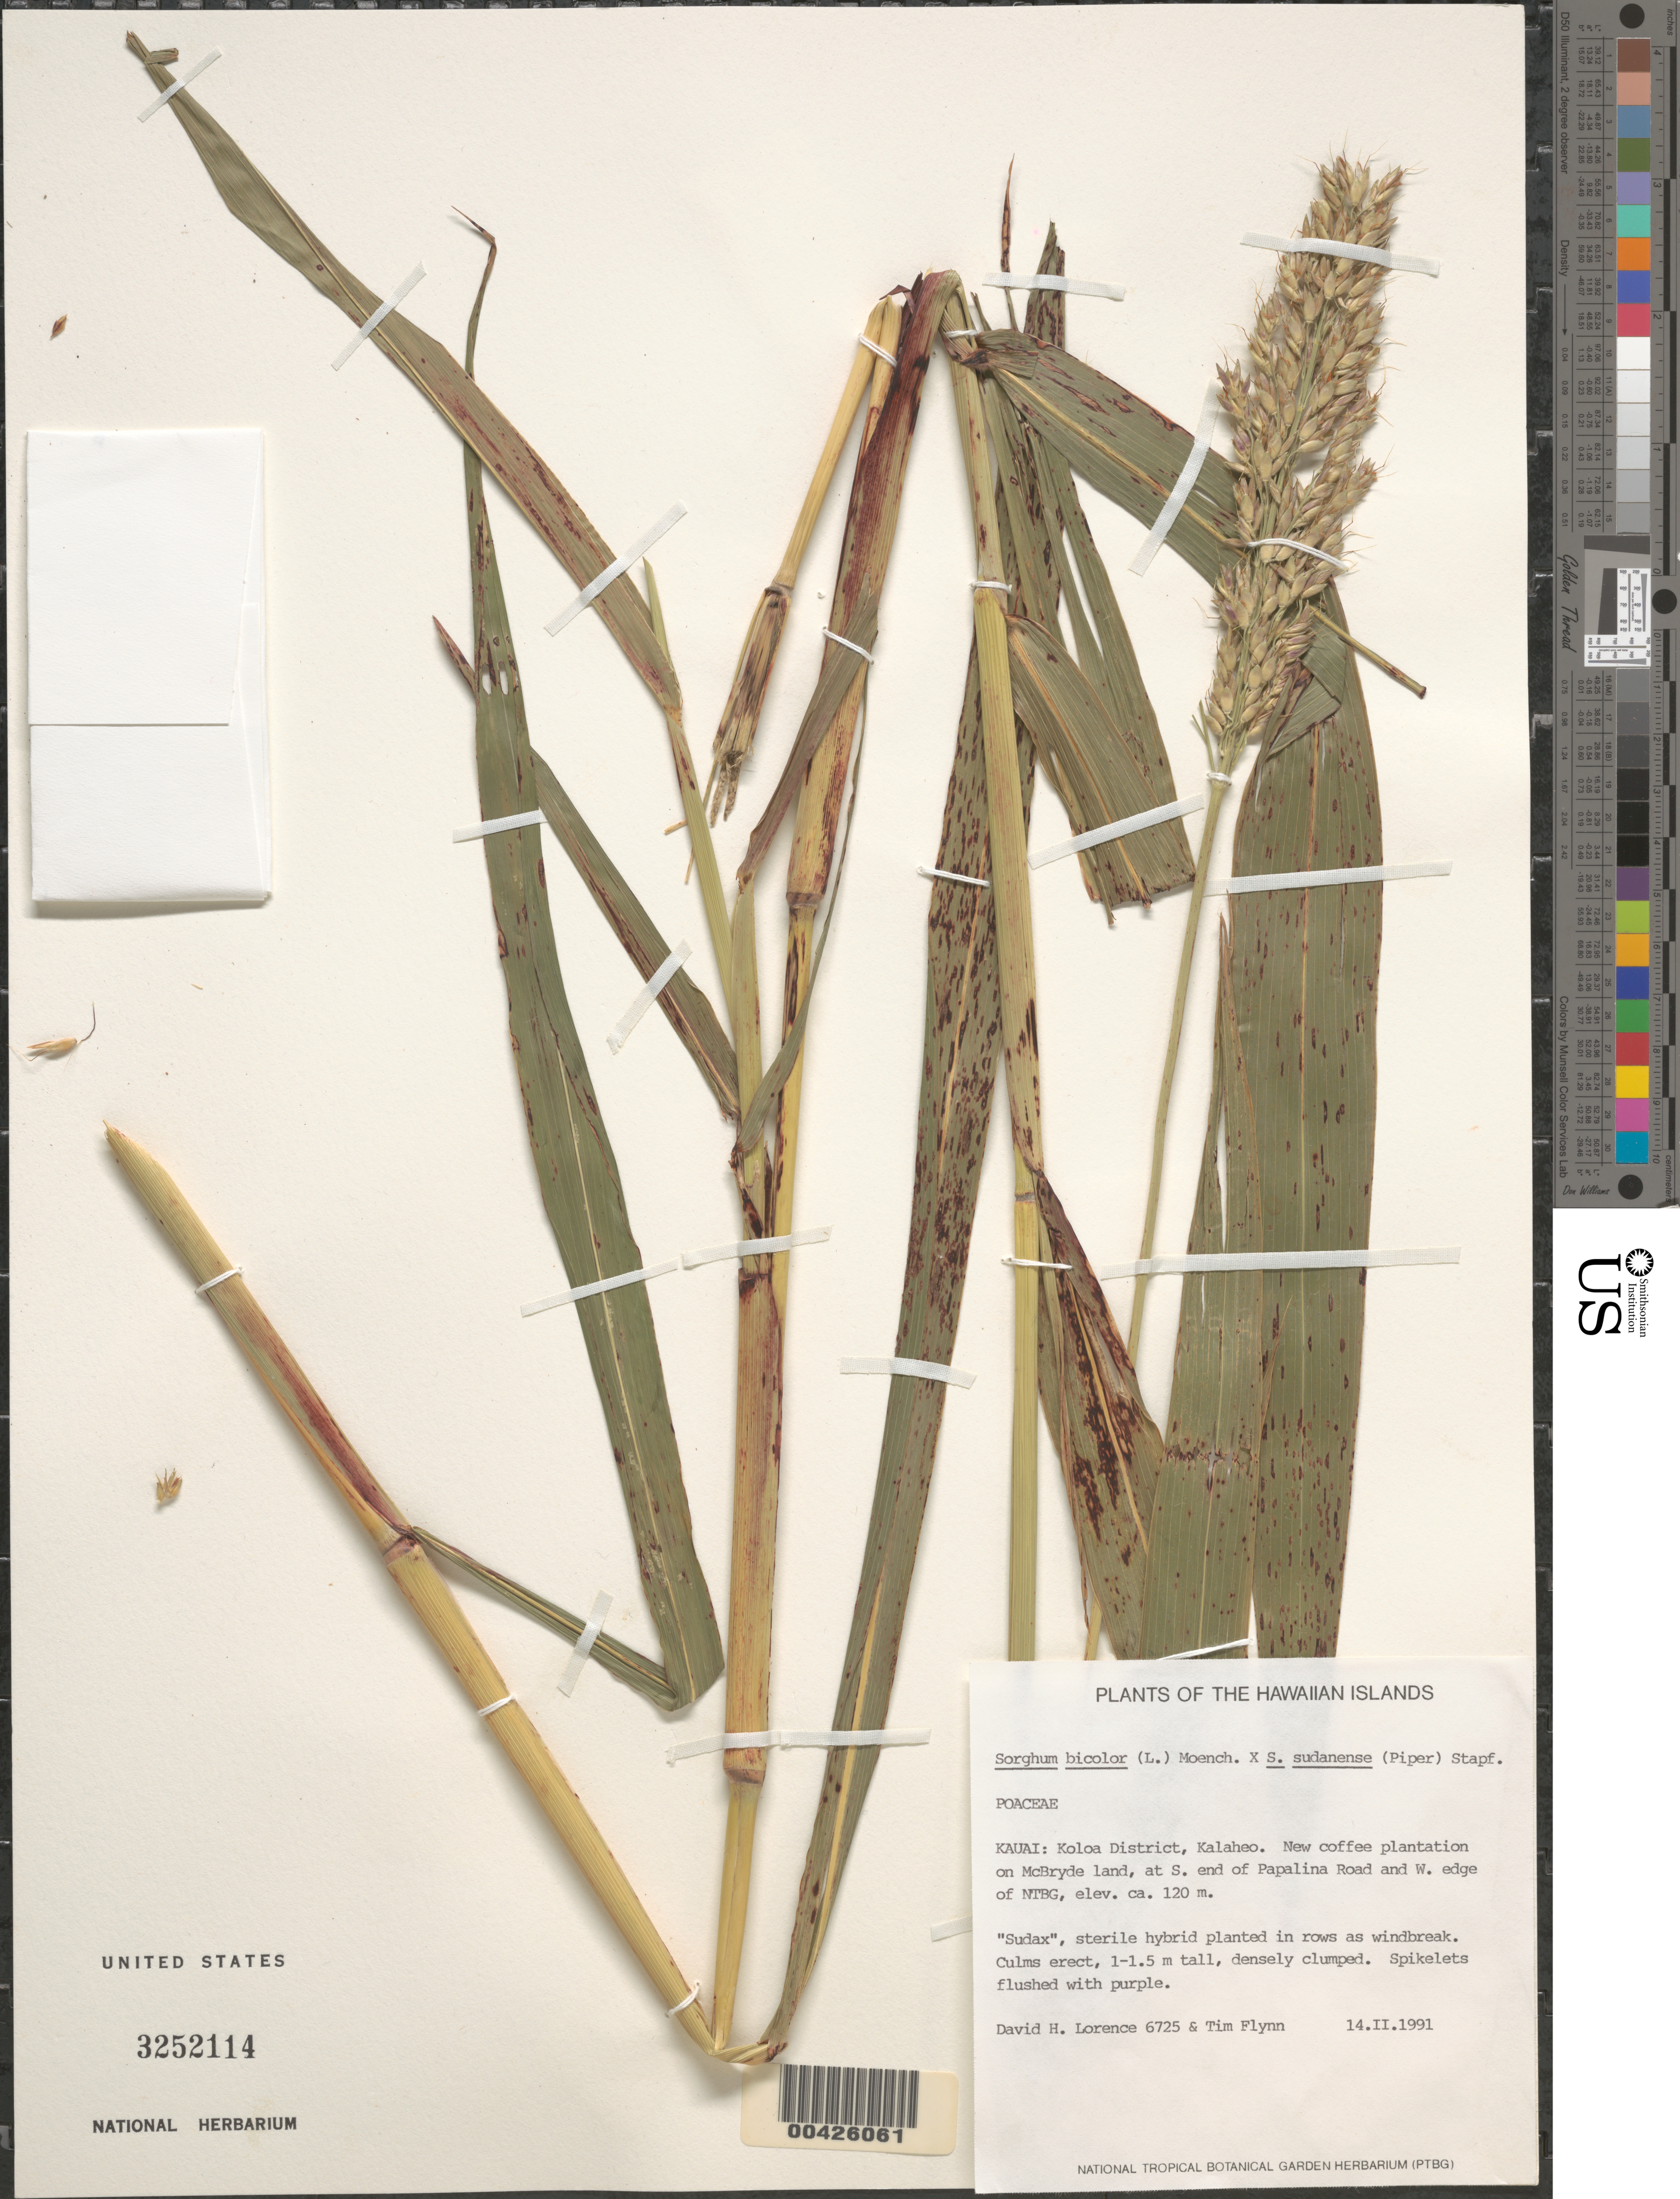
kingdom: Plantae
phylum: Tracheophyta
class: Liliopsida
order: Poales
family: Poaceae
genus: Sorghum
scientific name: Sorghum bicolor subsp. bicolor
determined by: Faccenda, K.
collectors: D. Lorence & T. W. Flynn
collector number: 6725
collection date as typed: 14 Feb 1991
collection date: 1991-02-14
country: United States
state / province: Hawaii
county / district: Kauai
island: Kaua'i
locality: Koloa District, Kalaheo. On McBryde land, at S end of Papalina Road and W edge of NTBG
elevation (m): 120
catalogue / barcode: US 325114